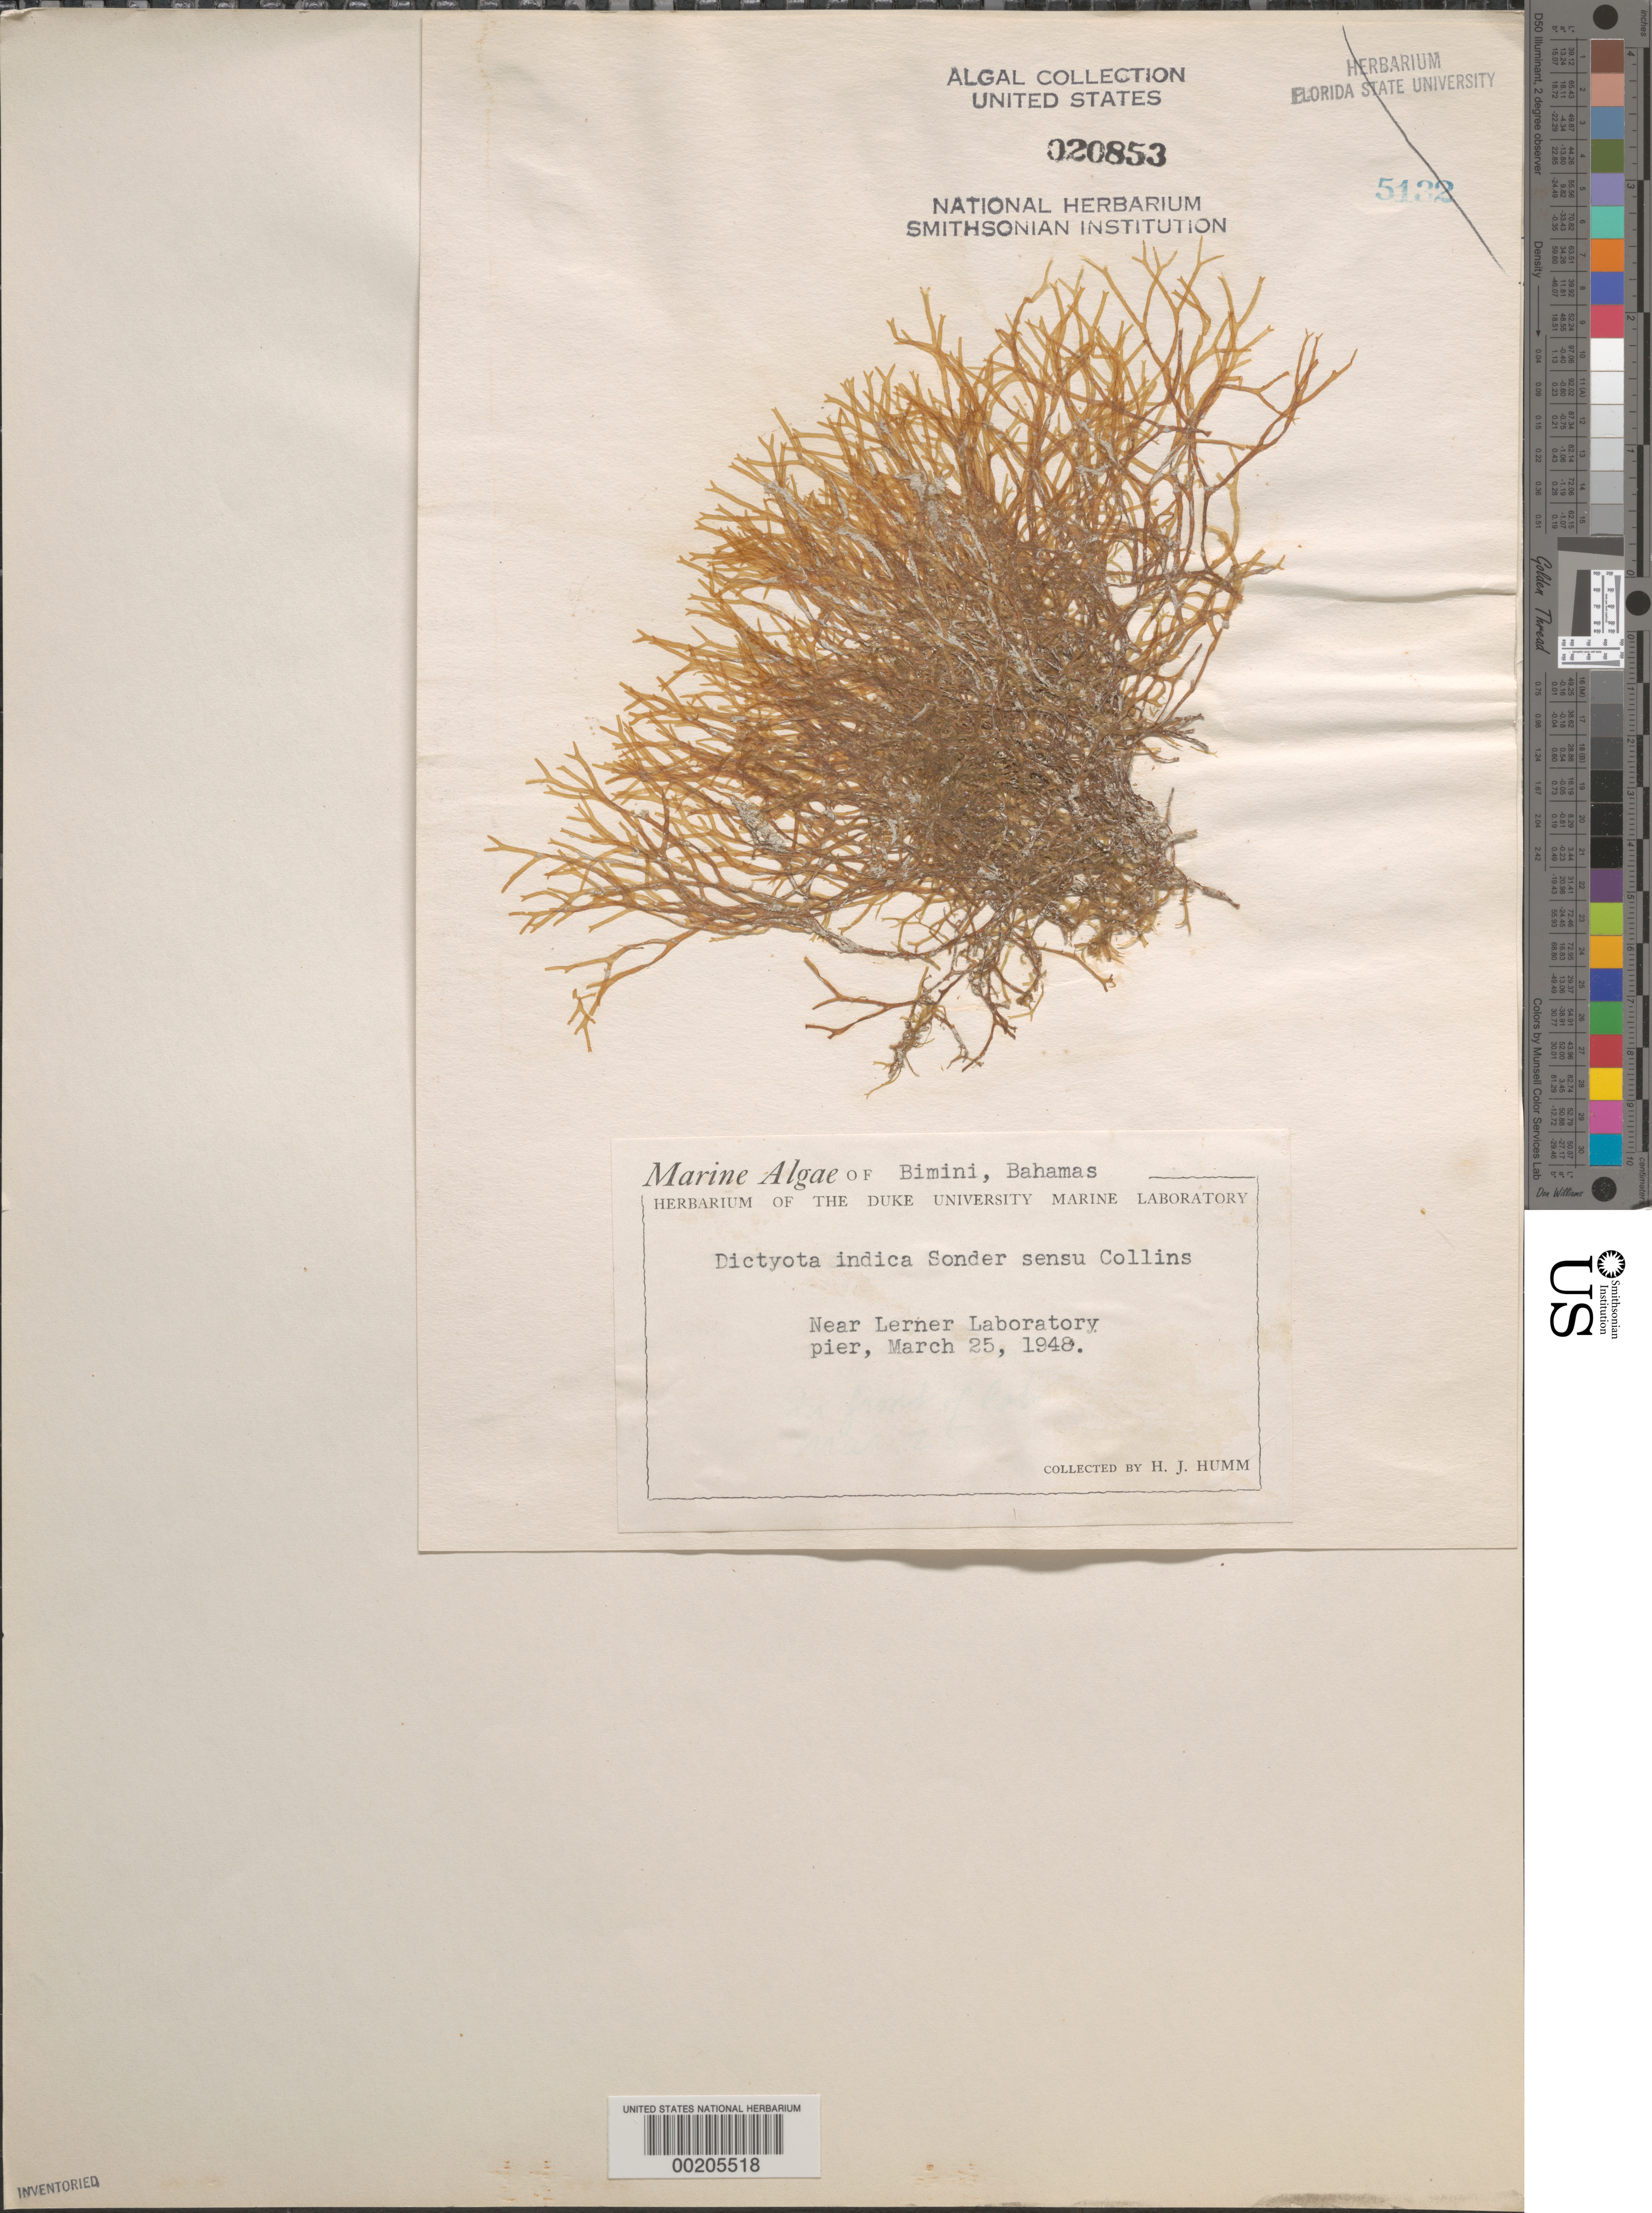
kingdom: Chromista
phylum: Ochrophyta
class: Phaeophyceae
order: Dictyotales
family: Dictyotaceae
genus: Dictyota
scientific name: Dictyota indica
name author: Anand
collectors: H. J. Humm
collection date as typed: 25 Mar 1948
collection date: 1948-03-25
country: Bahamas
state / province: Biminis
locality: Near lerner laboratory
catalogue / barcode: US 20853